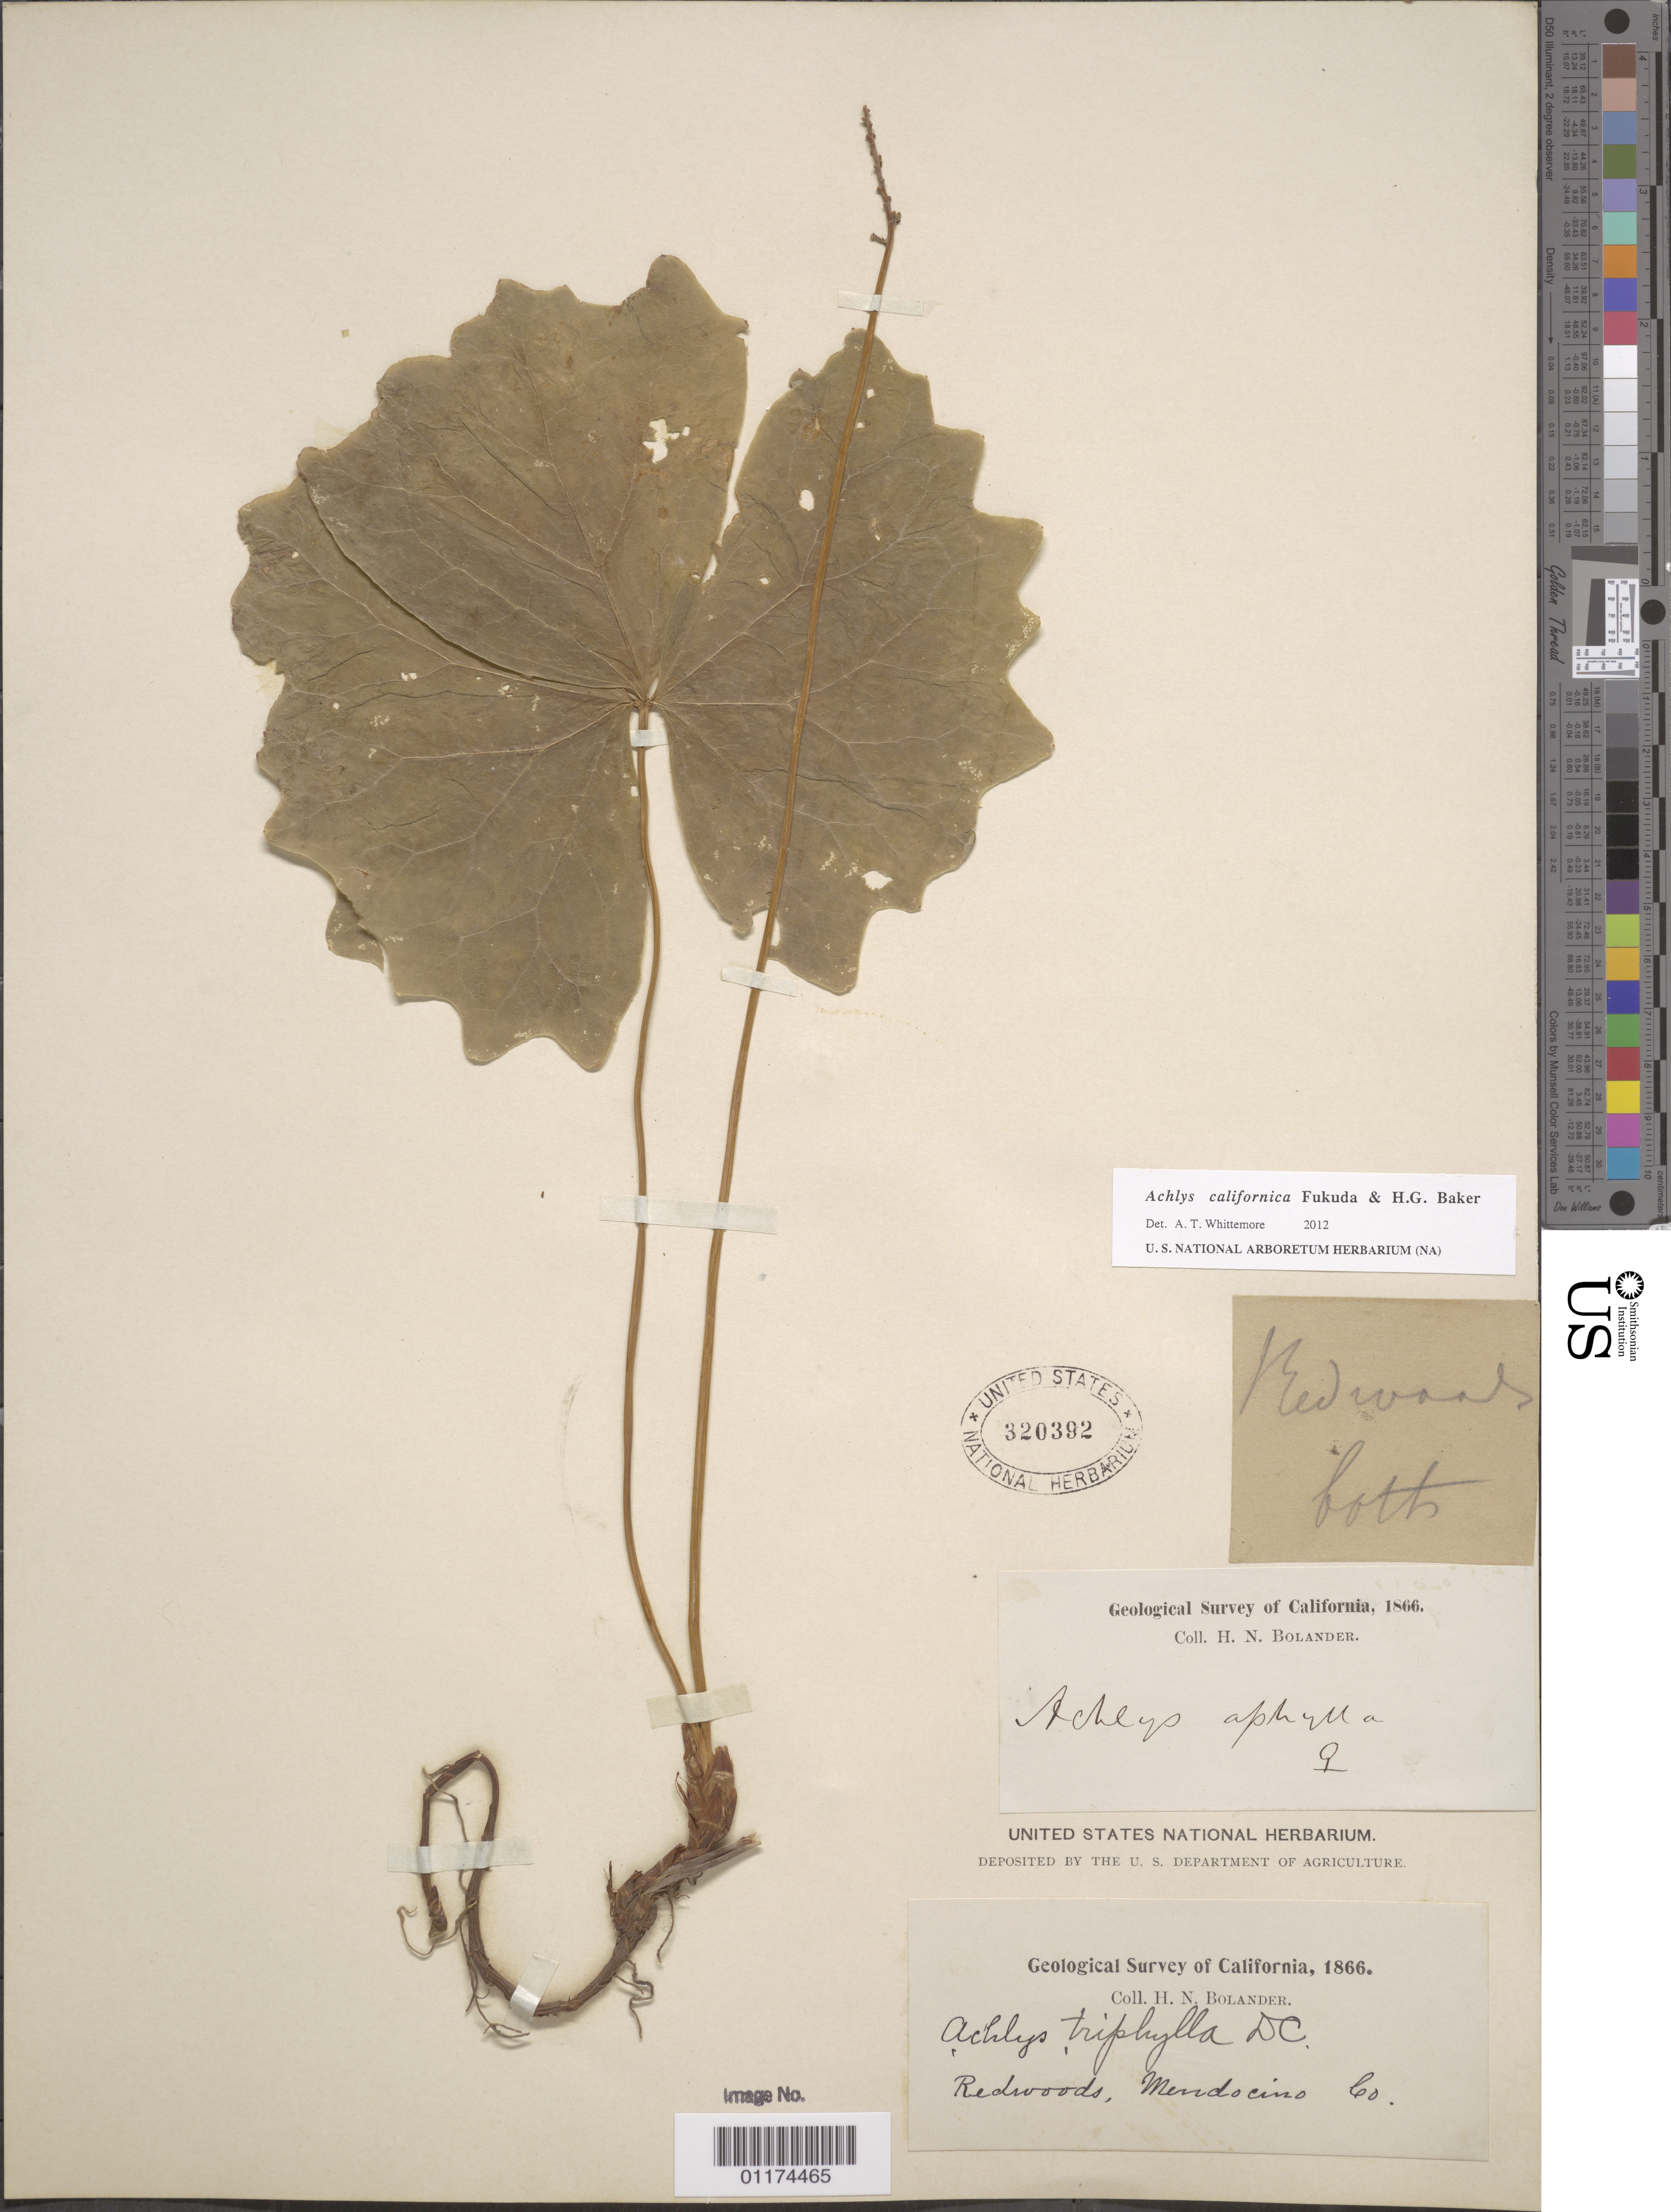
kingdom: Plantae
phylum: Tracheophyta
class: Magnoliopsida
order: Ranunculales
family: Berberidaceae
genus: Achlys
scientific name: Achlys californica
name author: Fukuda & H.G. Baker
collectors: H. Bolander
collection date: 1866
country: United States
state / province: California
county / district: Mendocino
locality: Redwoods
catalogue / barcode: US 320392